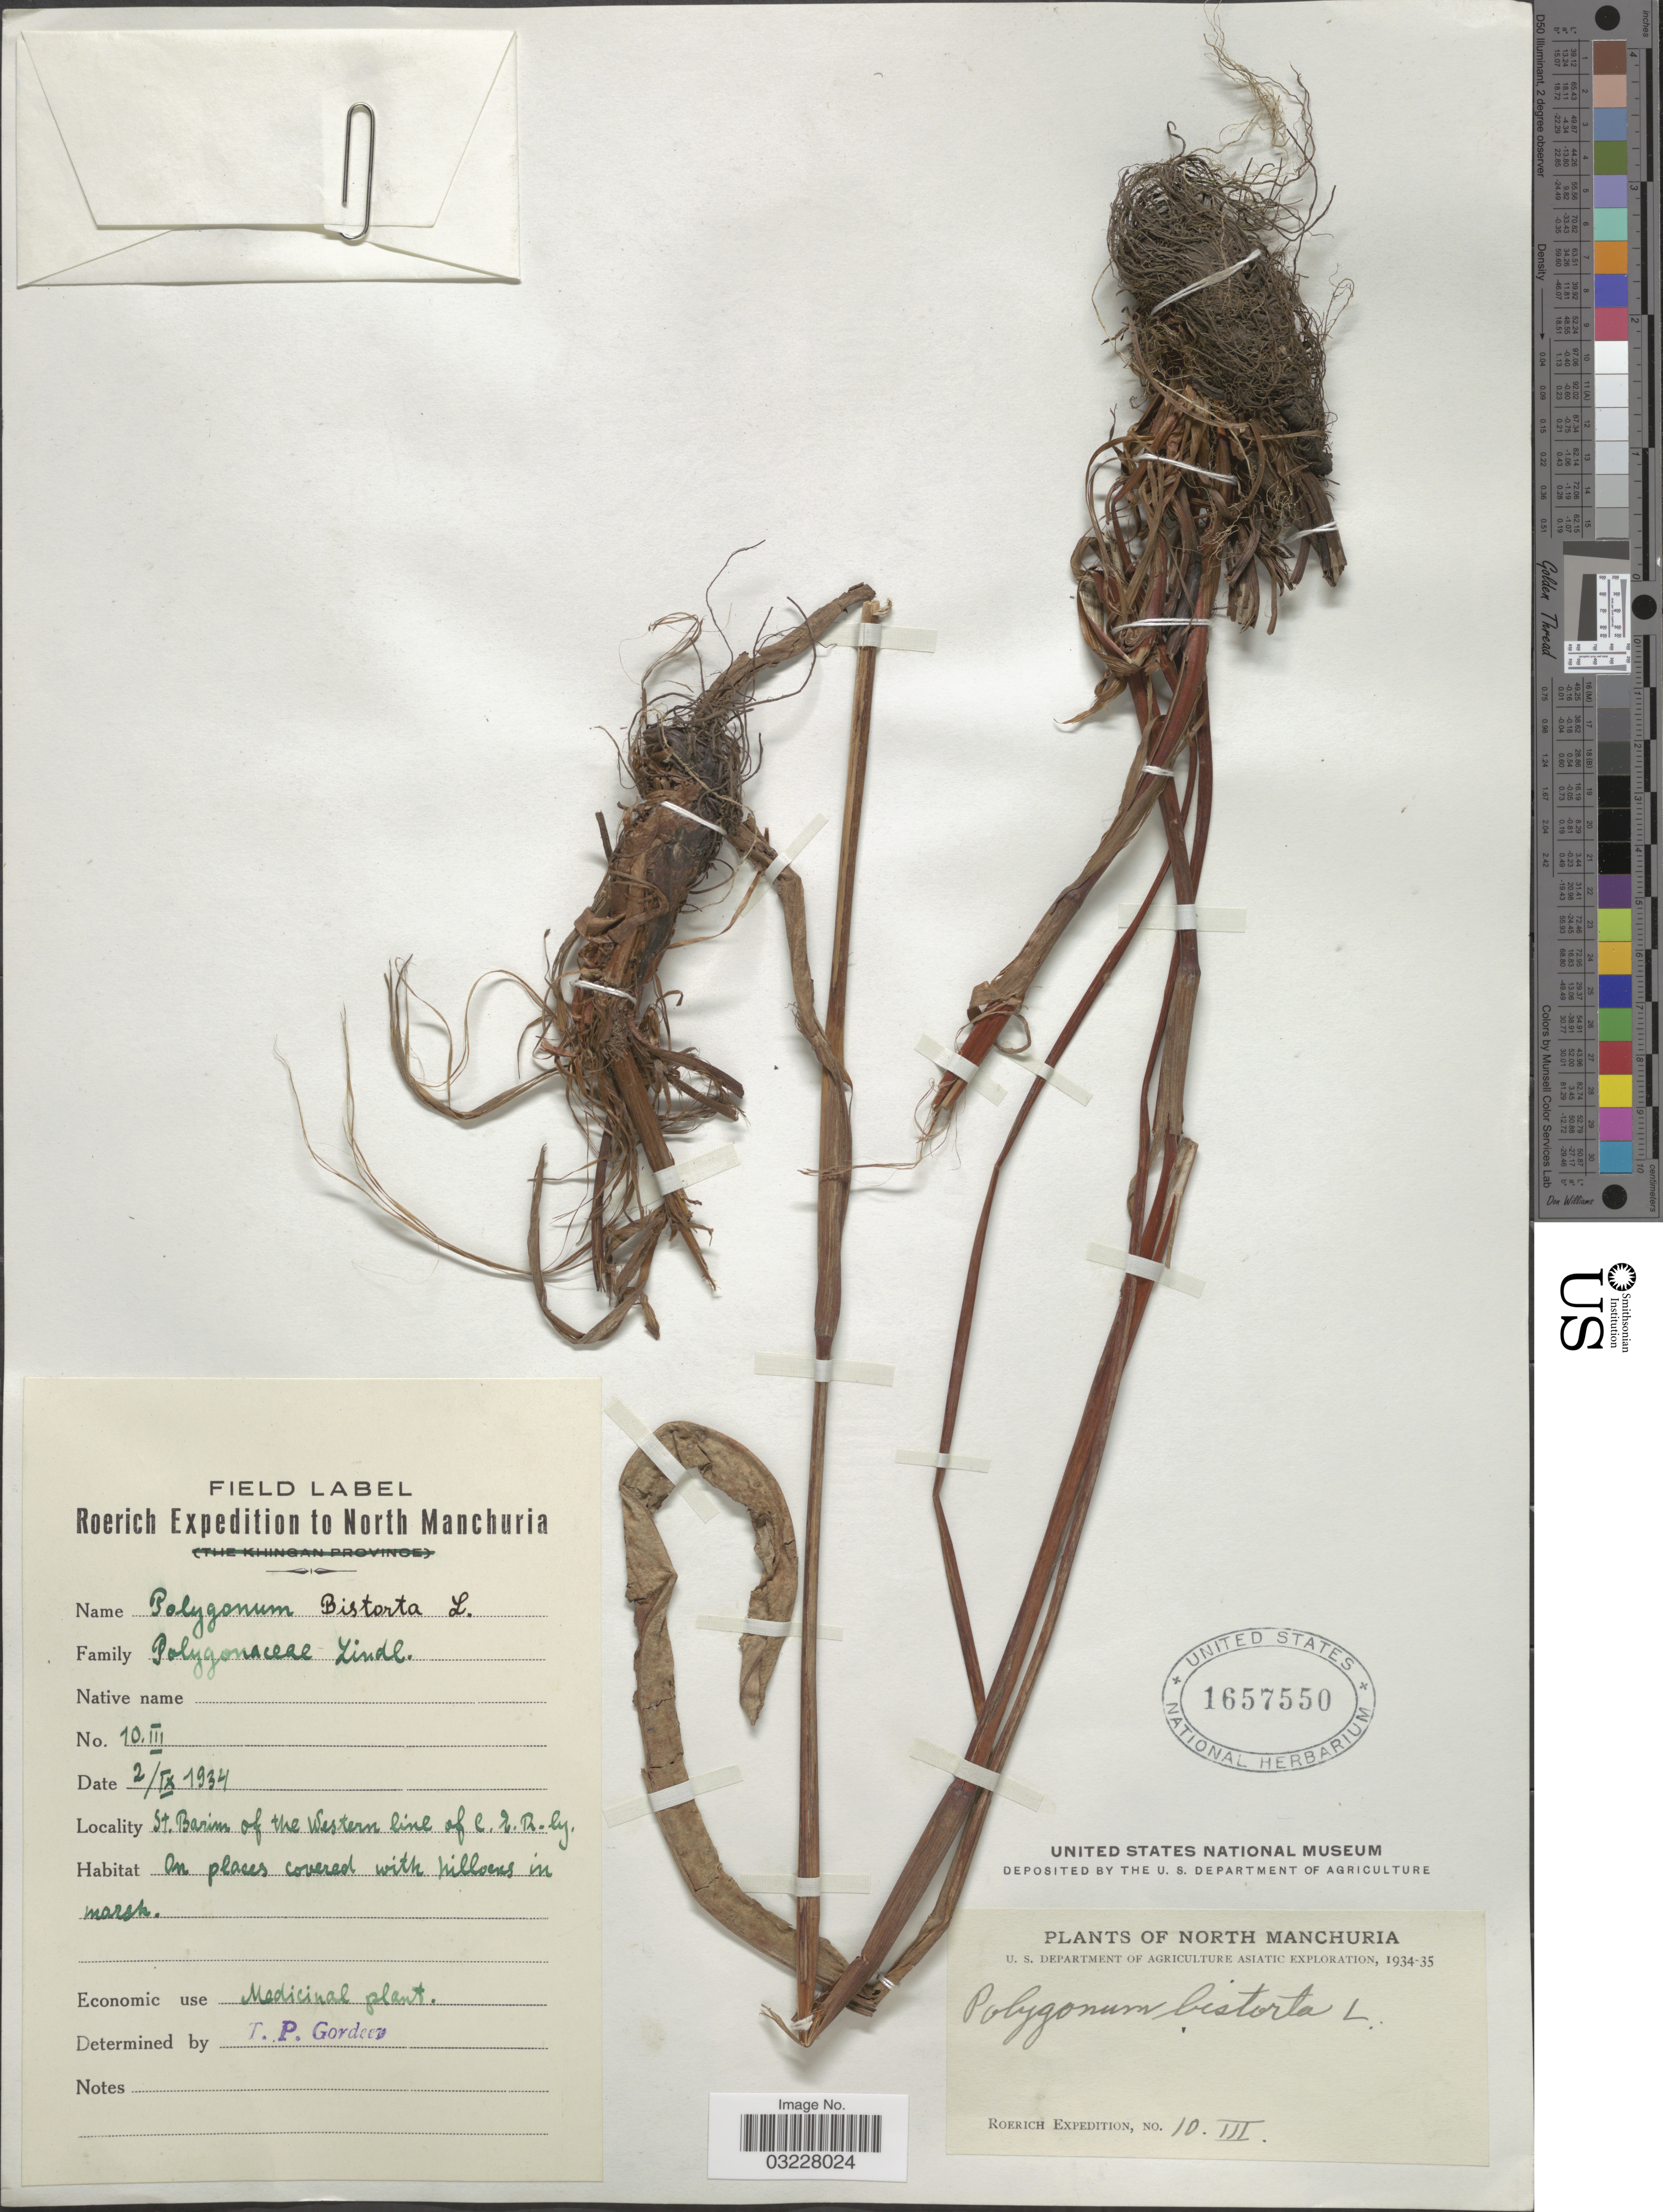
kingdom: Plantae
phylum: Tracheophyta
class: Magnoliopsida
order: Caryophyllales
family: Polygonaceae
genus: Bistorta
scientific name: Bistorta officinalis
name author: Delarbre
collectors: Roerich Expedition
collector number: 10 III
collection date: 1934-09-02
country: China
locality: North Manchuria. St. Barim of the Western line of C..E.rly (Chinese Eastern Railway)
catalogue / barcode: US 1657550